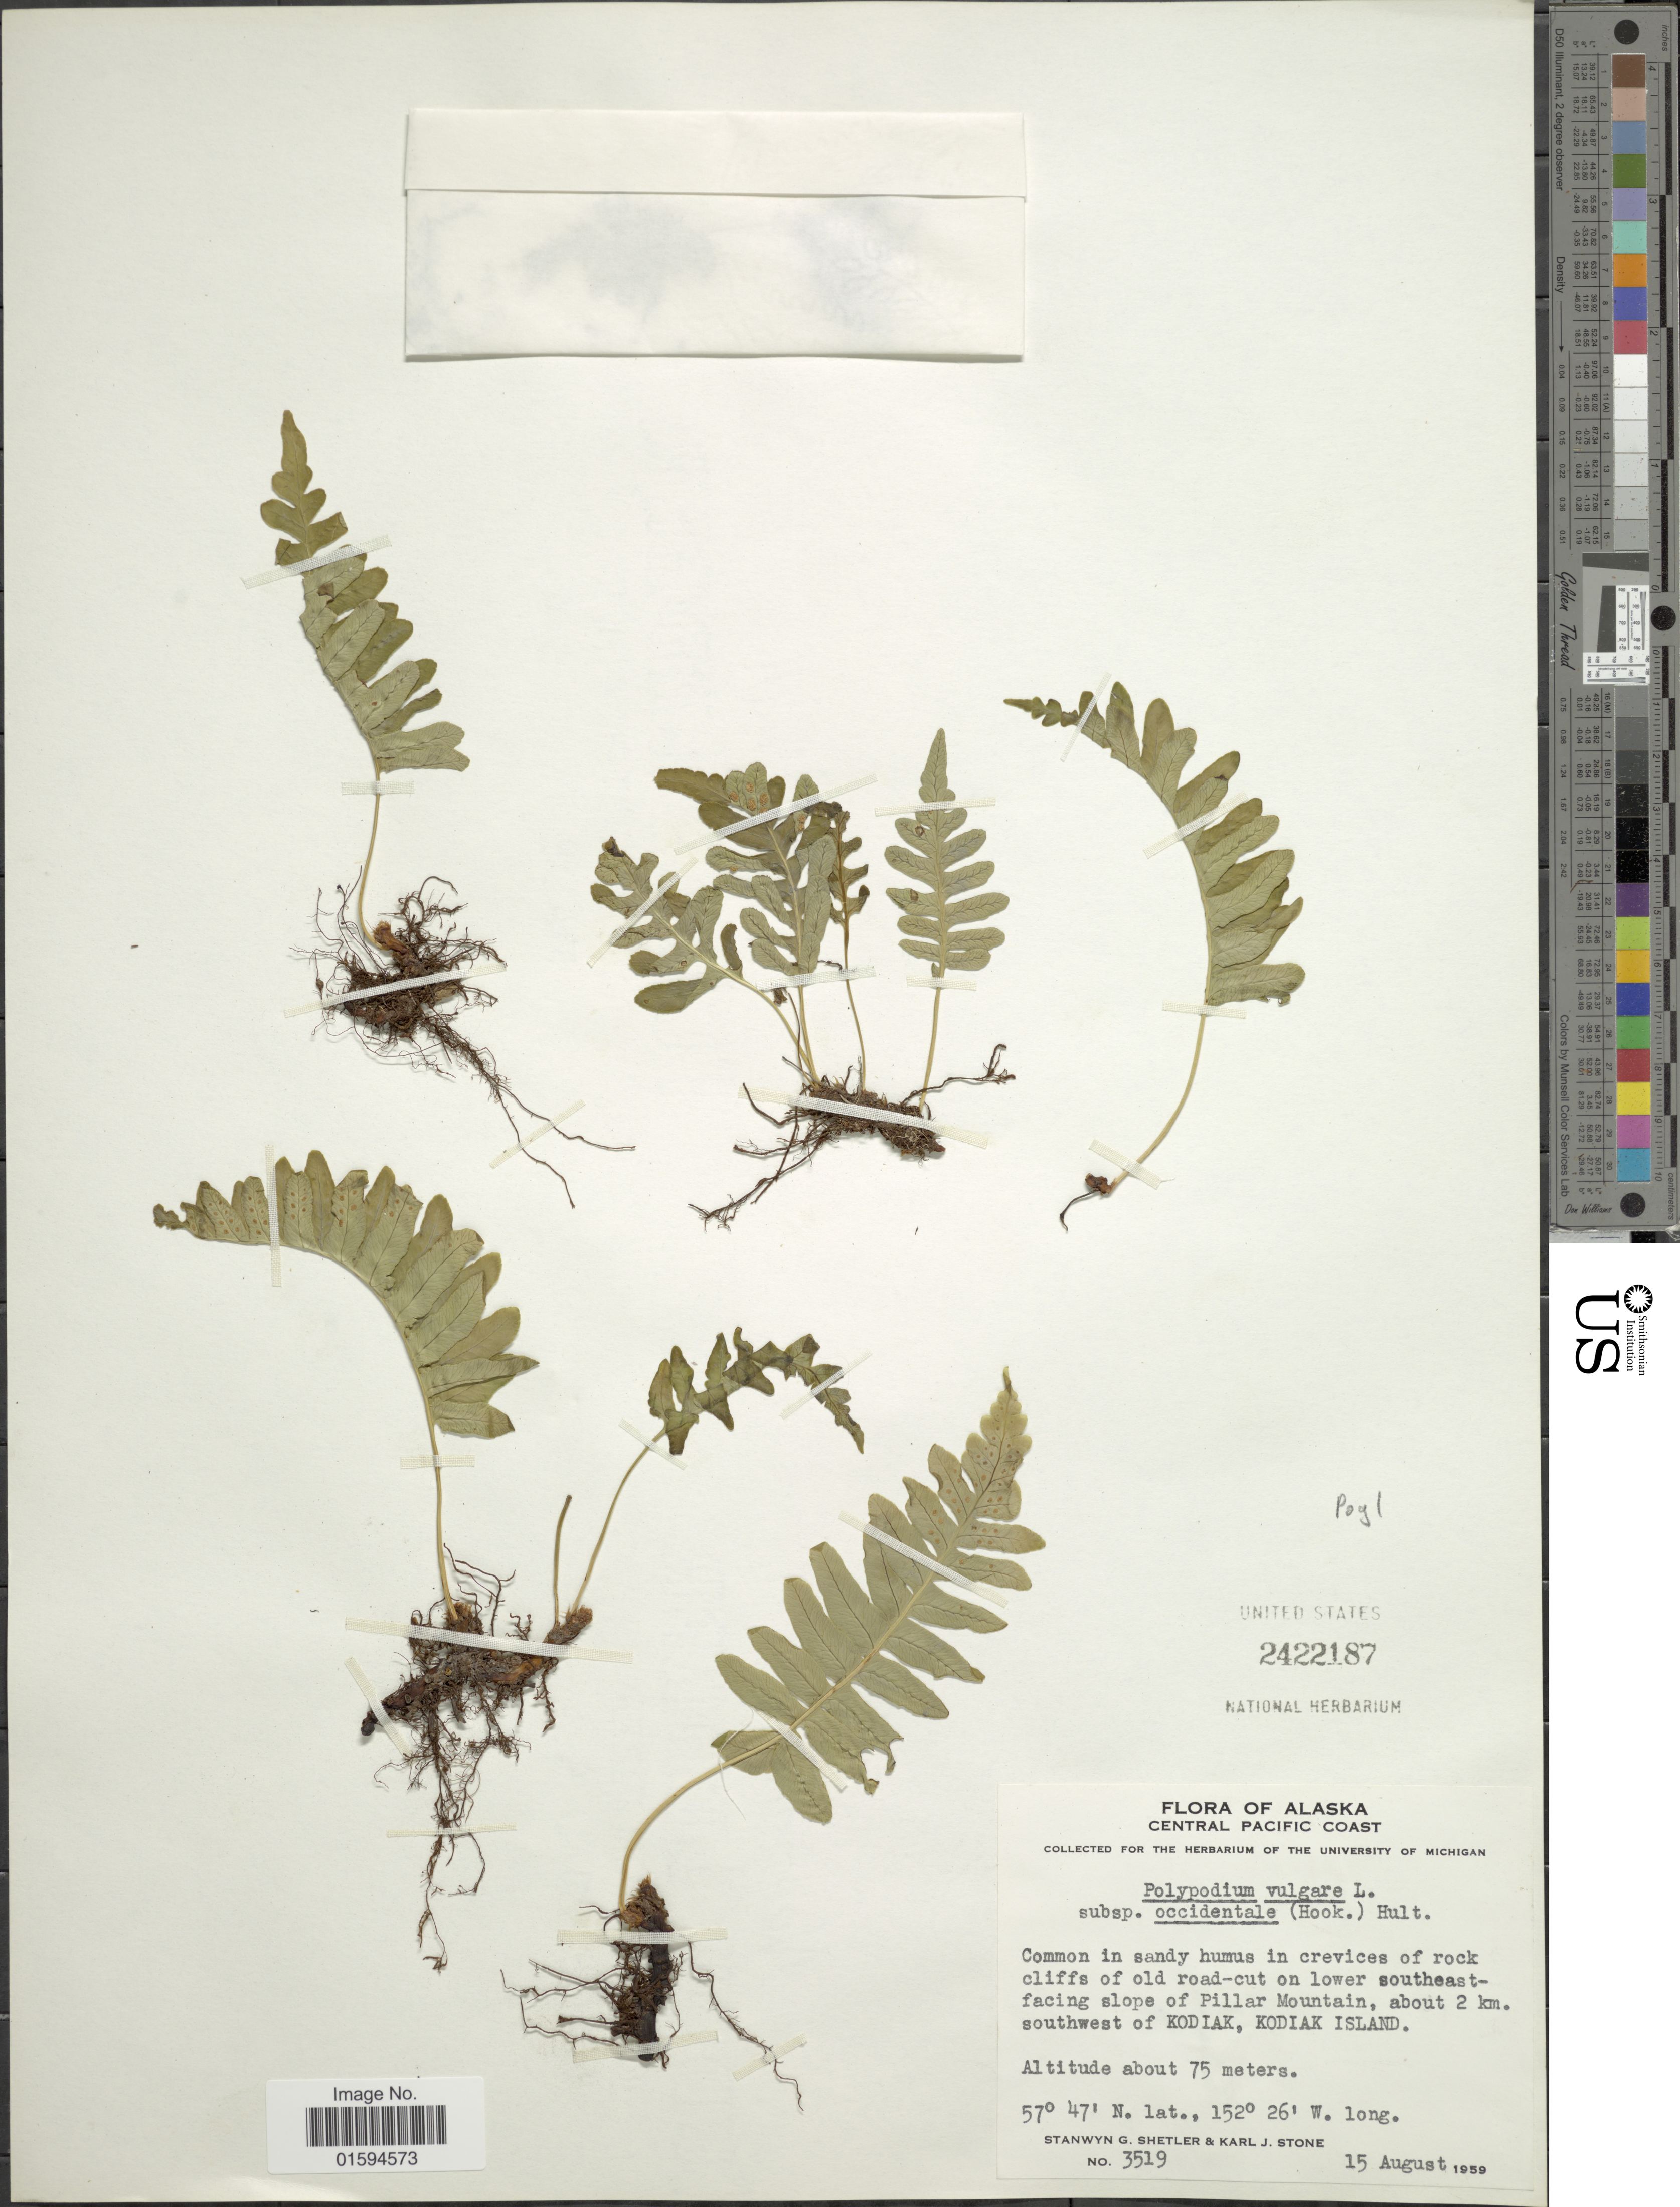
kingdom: Plantae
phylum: Tracheophyta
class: Polypodiopsida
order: Polypodiales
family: Polypodiaceae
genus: Polypodium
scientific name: Polypodium glycyrrhiza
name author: D.C. Eaton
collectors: S. Shetler & K. J. Stone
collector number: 3519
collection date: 1959-08-15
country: United States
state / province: Alaska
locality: Central Pacific Coast, of old road-cut on lower southeast-facing slope of Pillar Mountain, about 2 km. southwest of Kodiak Kodiak Island.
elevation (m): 75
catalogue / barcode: US 2422187